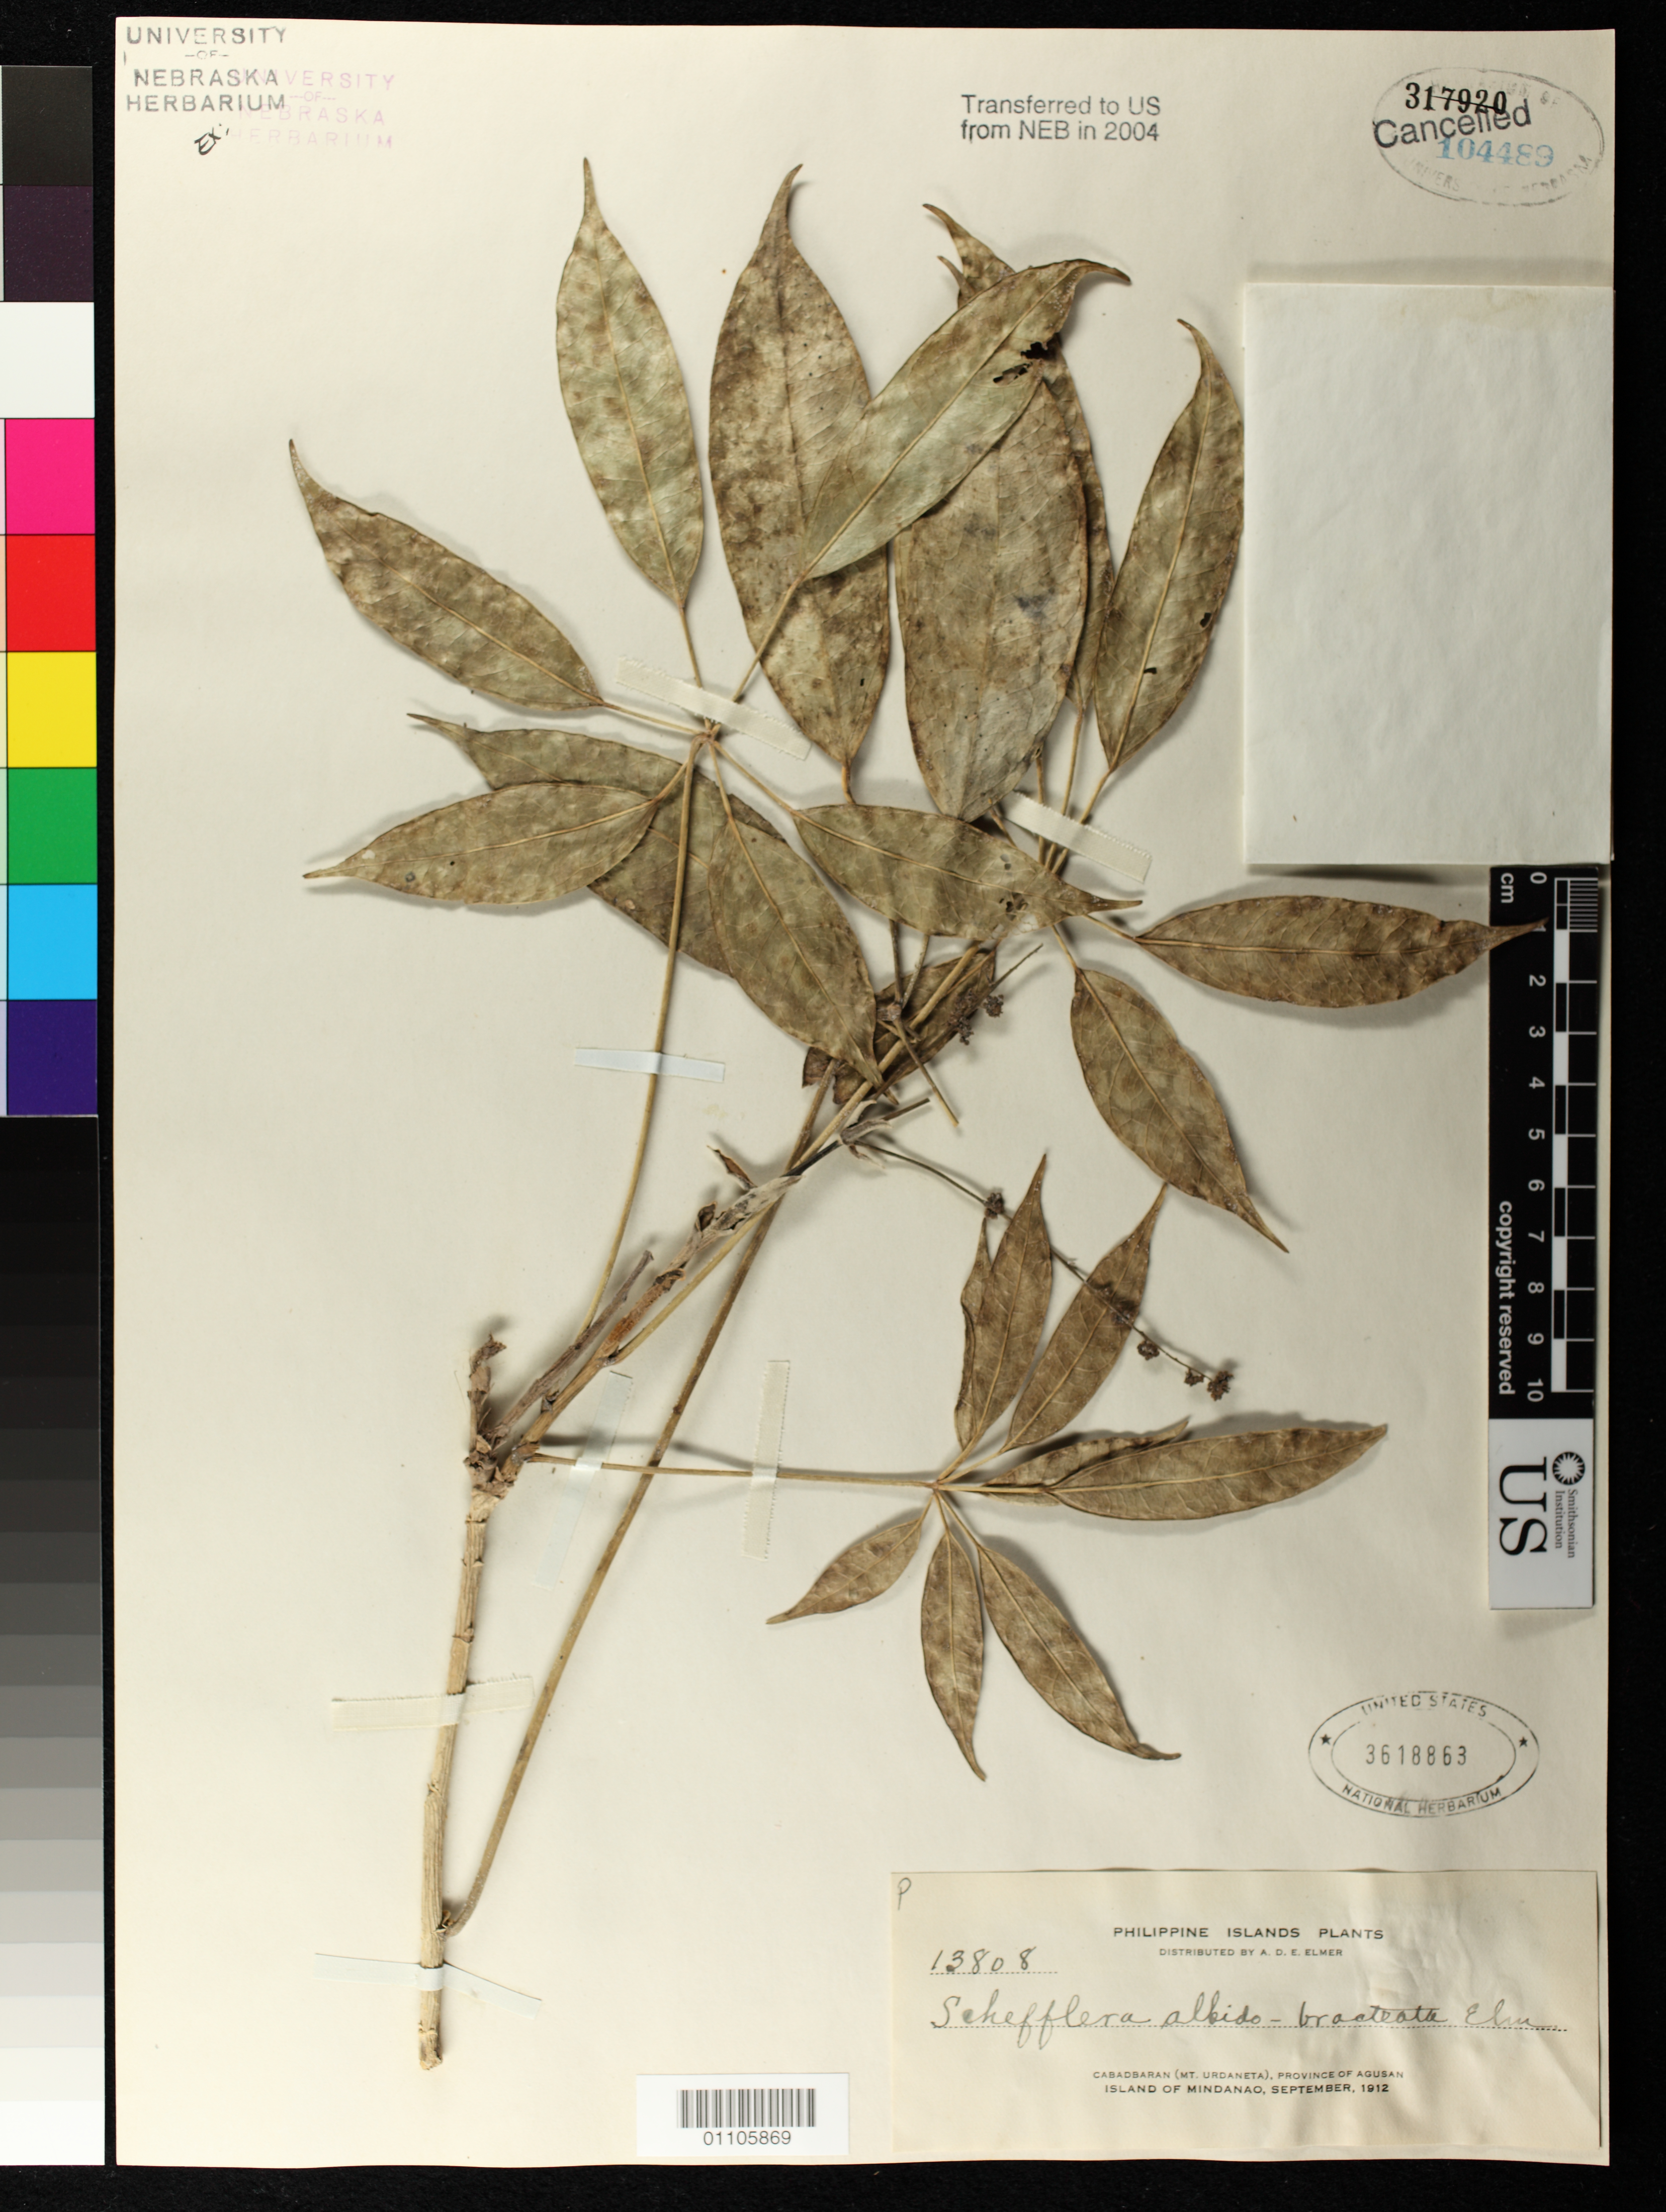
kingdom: Plantae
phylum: Tracheophyta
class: Magnoliopsida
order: Apiales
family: Araliaceae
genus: Schefflera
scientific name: Schefflera albido-bracteata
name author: Elmer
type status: Isosyntype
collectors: A. D. E. Elmer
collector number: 13808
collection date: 1912-07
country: Philippines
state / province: Caraga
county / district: Agusan del Norte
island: Mindanao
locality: Cabadbaran (Mt. Urdaneta), province of Agusan, Island of Mindanao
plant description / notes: Specimen ex herb. NEB, transferred to US in 2004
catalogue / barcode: US 3618863